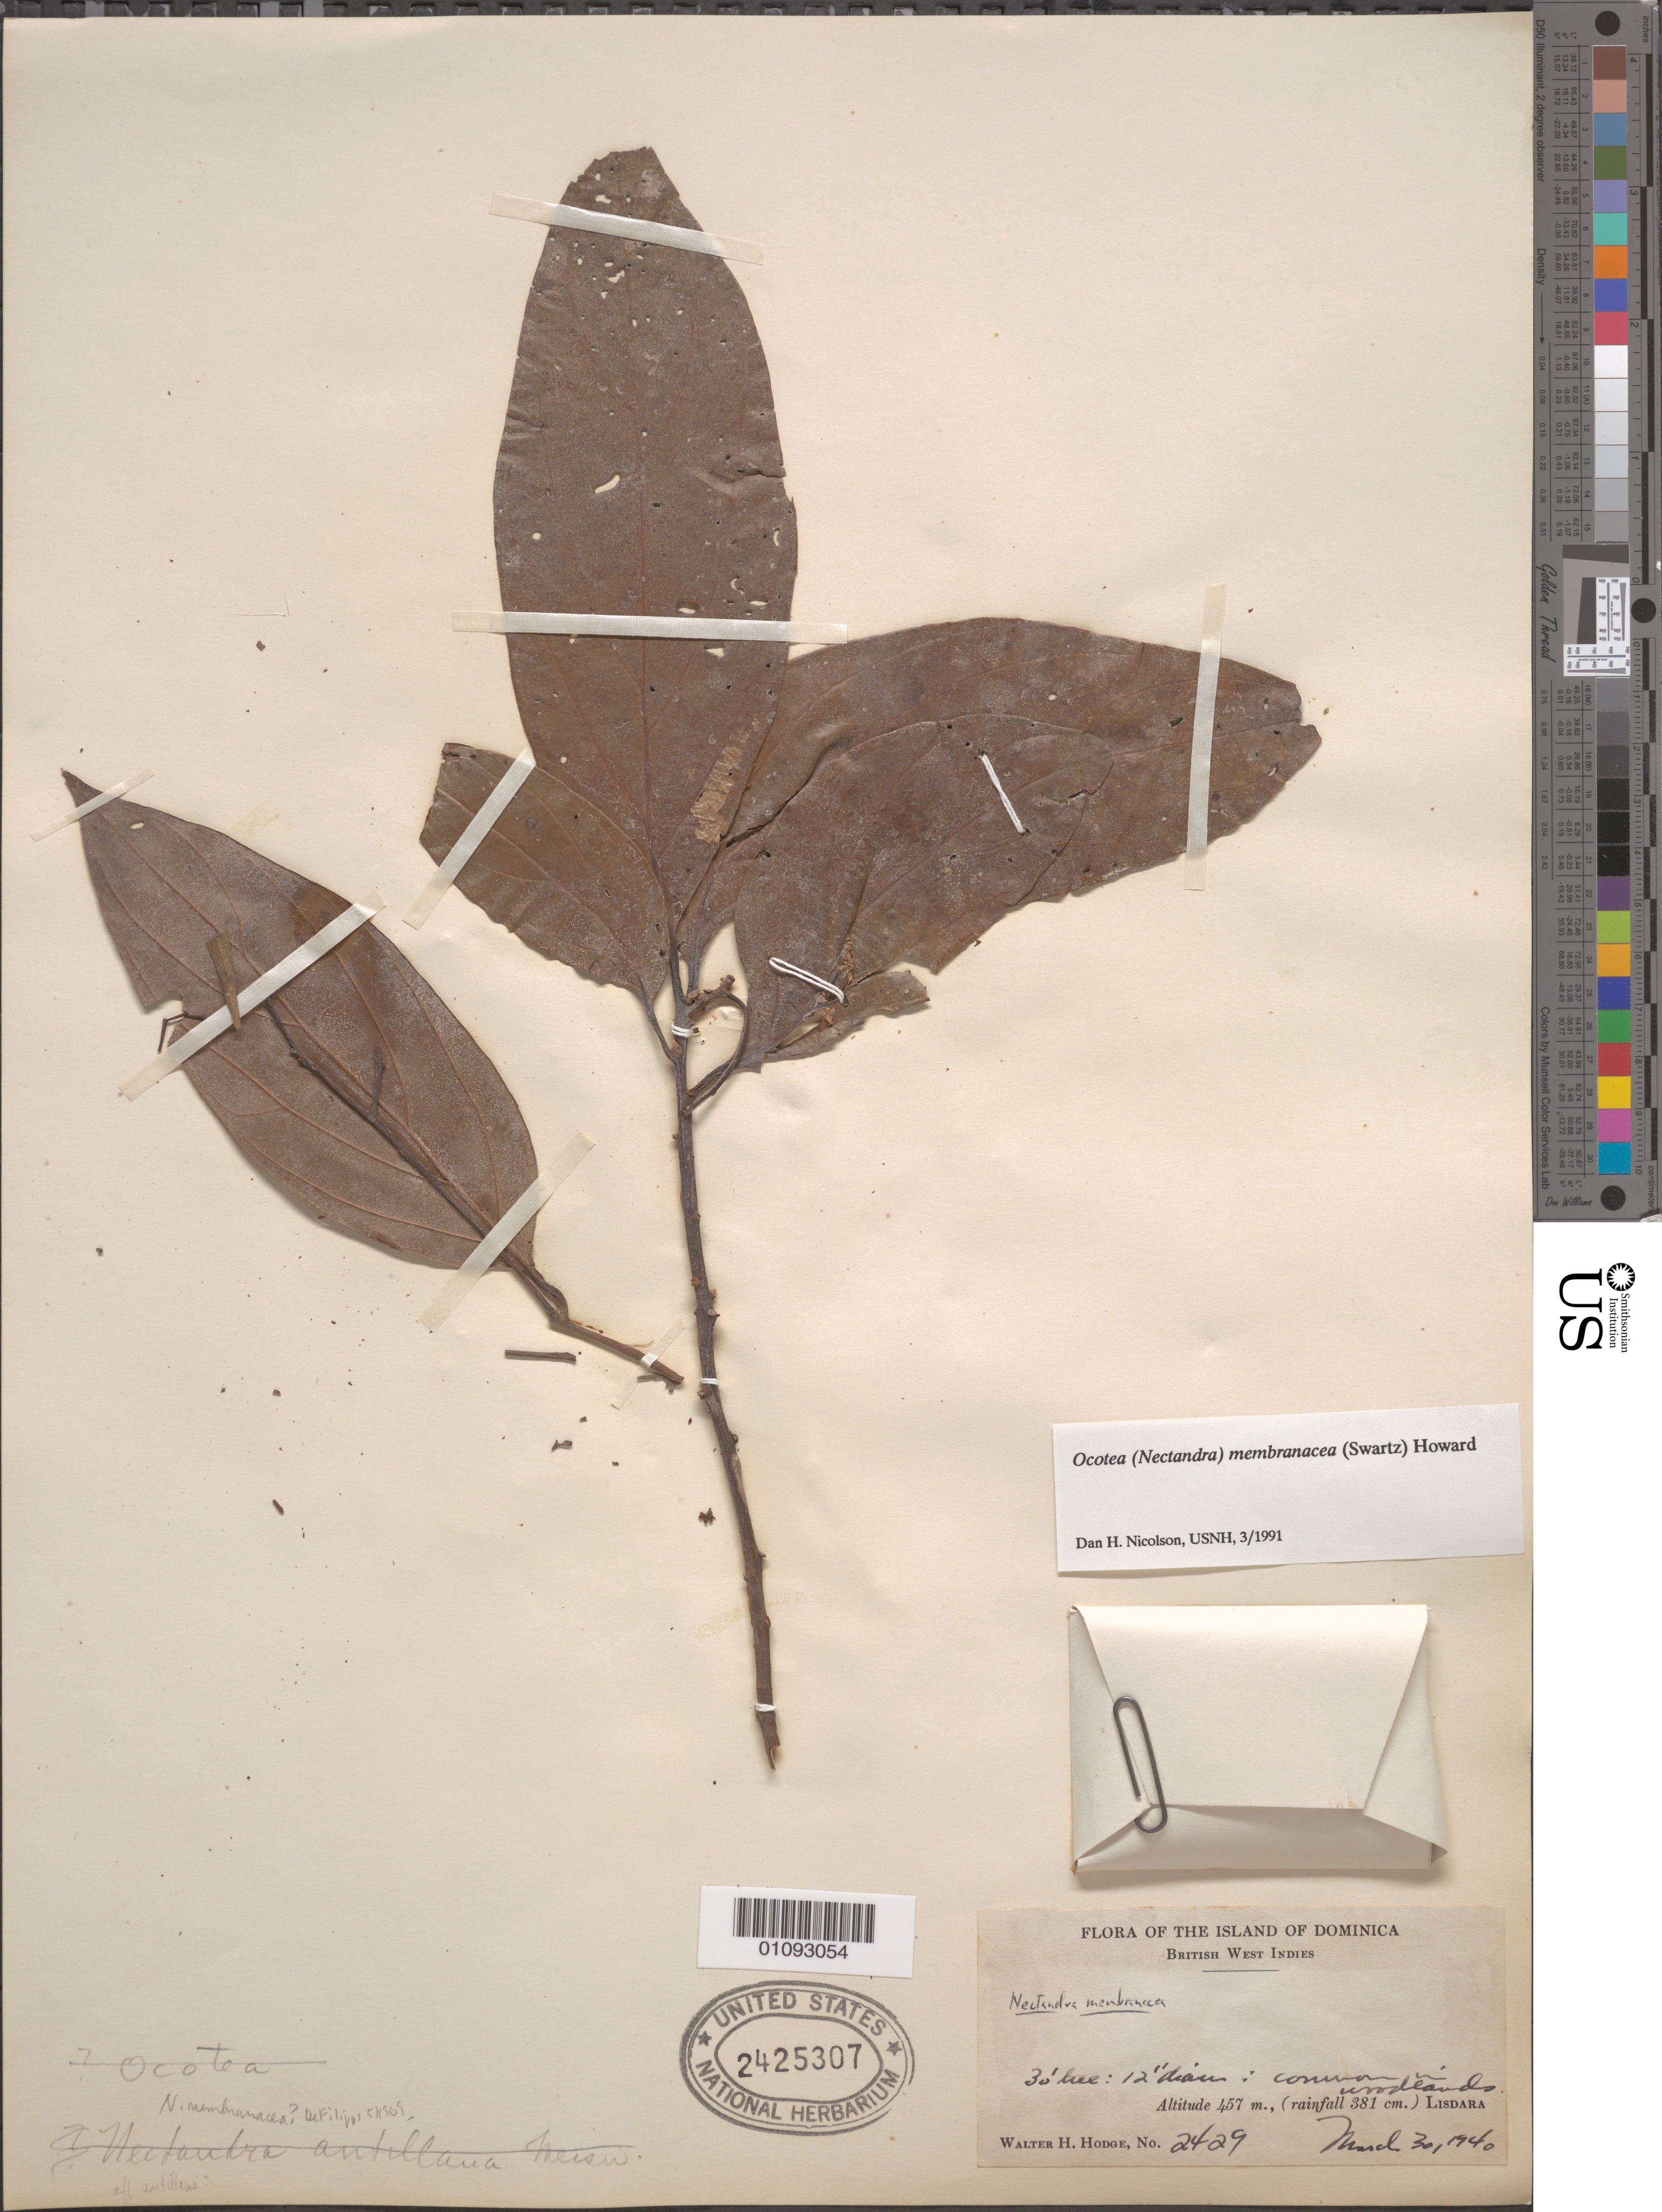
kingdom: Plantae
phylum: Tracheophyta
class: Magnoliopsida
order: Laurales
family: Lauraceae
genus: Nectandra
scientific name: Nectandra membranacea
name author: (Sw.) Griseb.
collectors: W. Hodge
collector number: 2429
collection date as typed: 30 Mar 1940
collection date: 1940-03-30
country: Dominica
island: Dominica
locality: Lisdara.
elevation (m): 457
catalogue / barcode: US 2425307